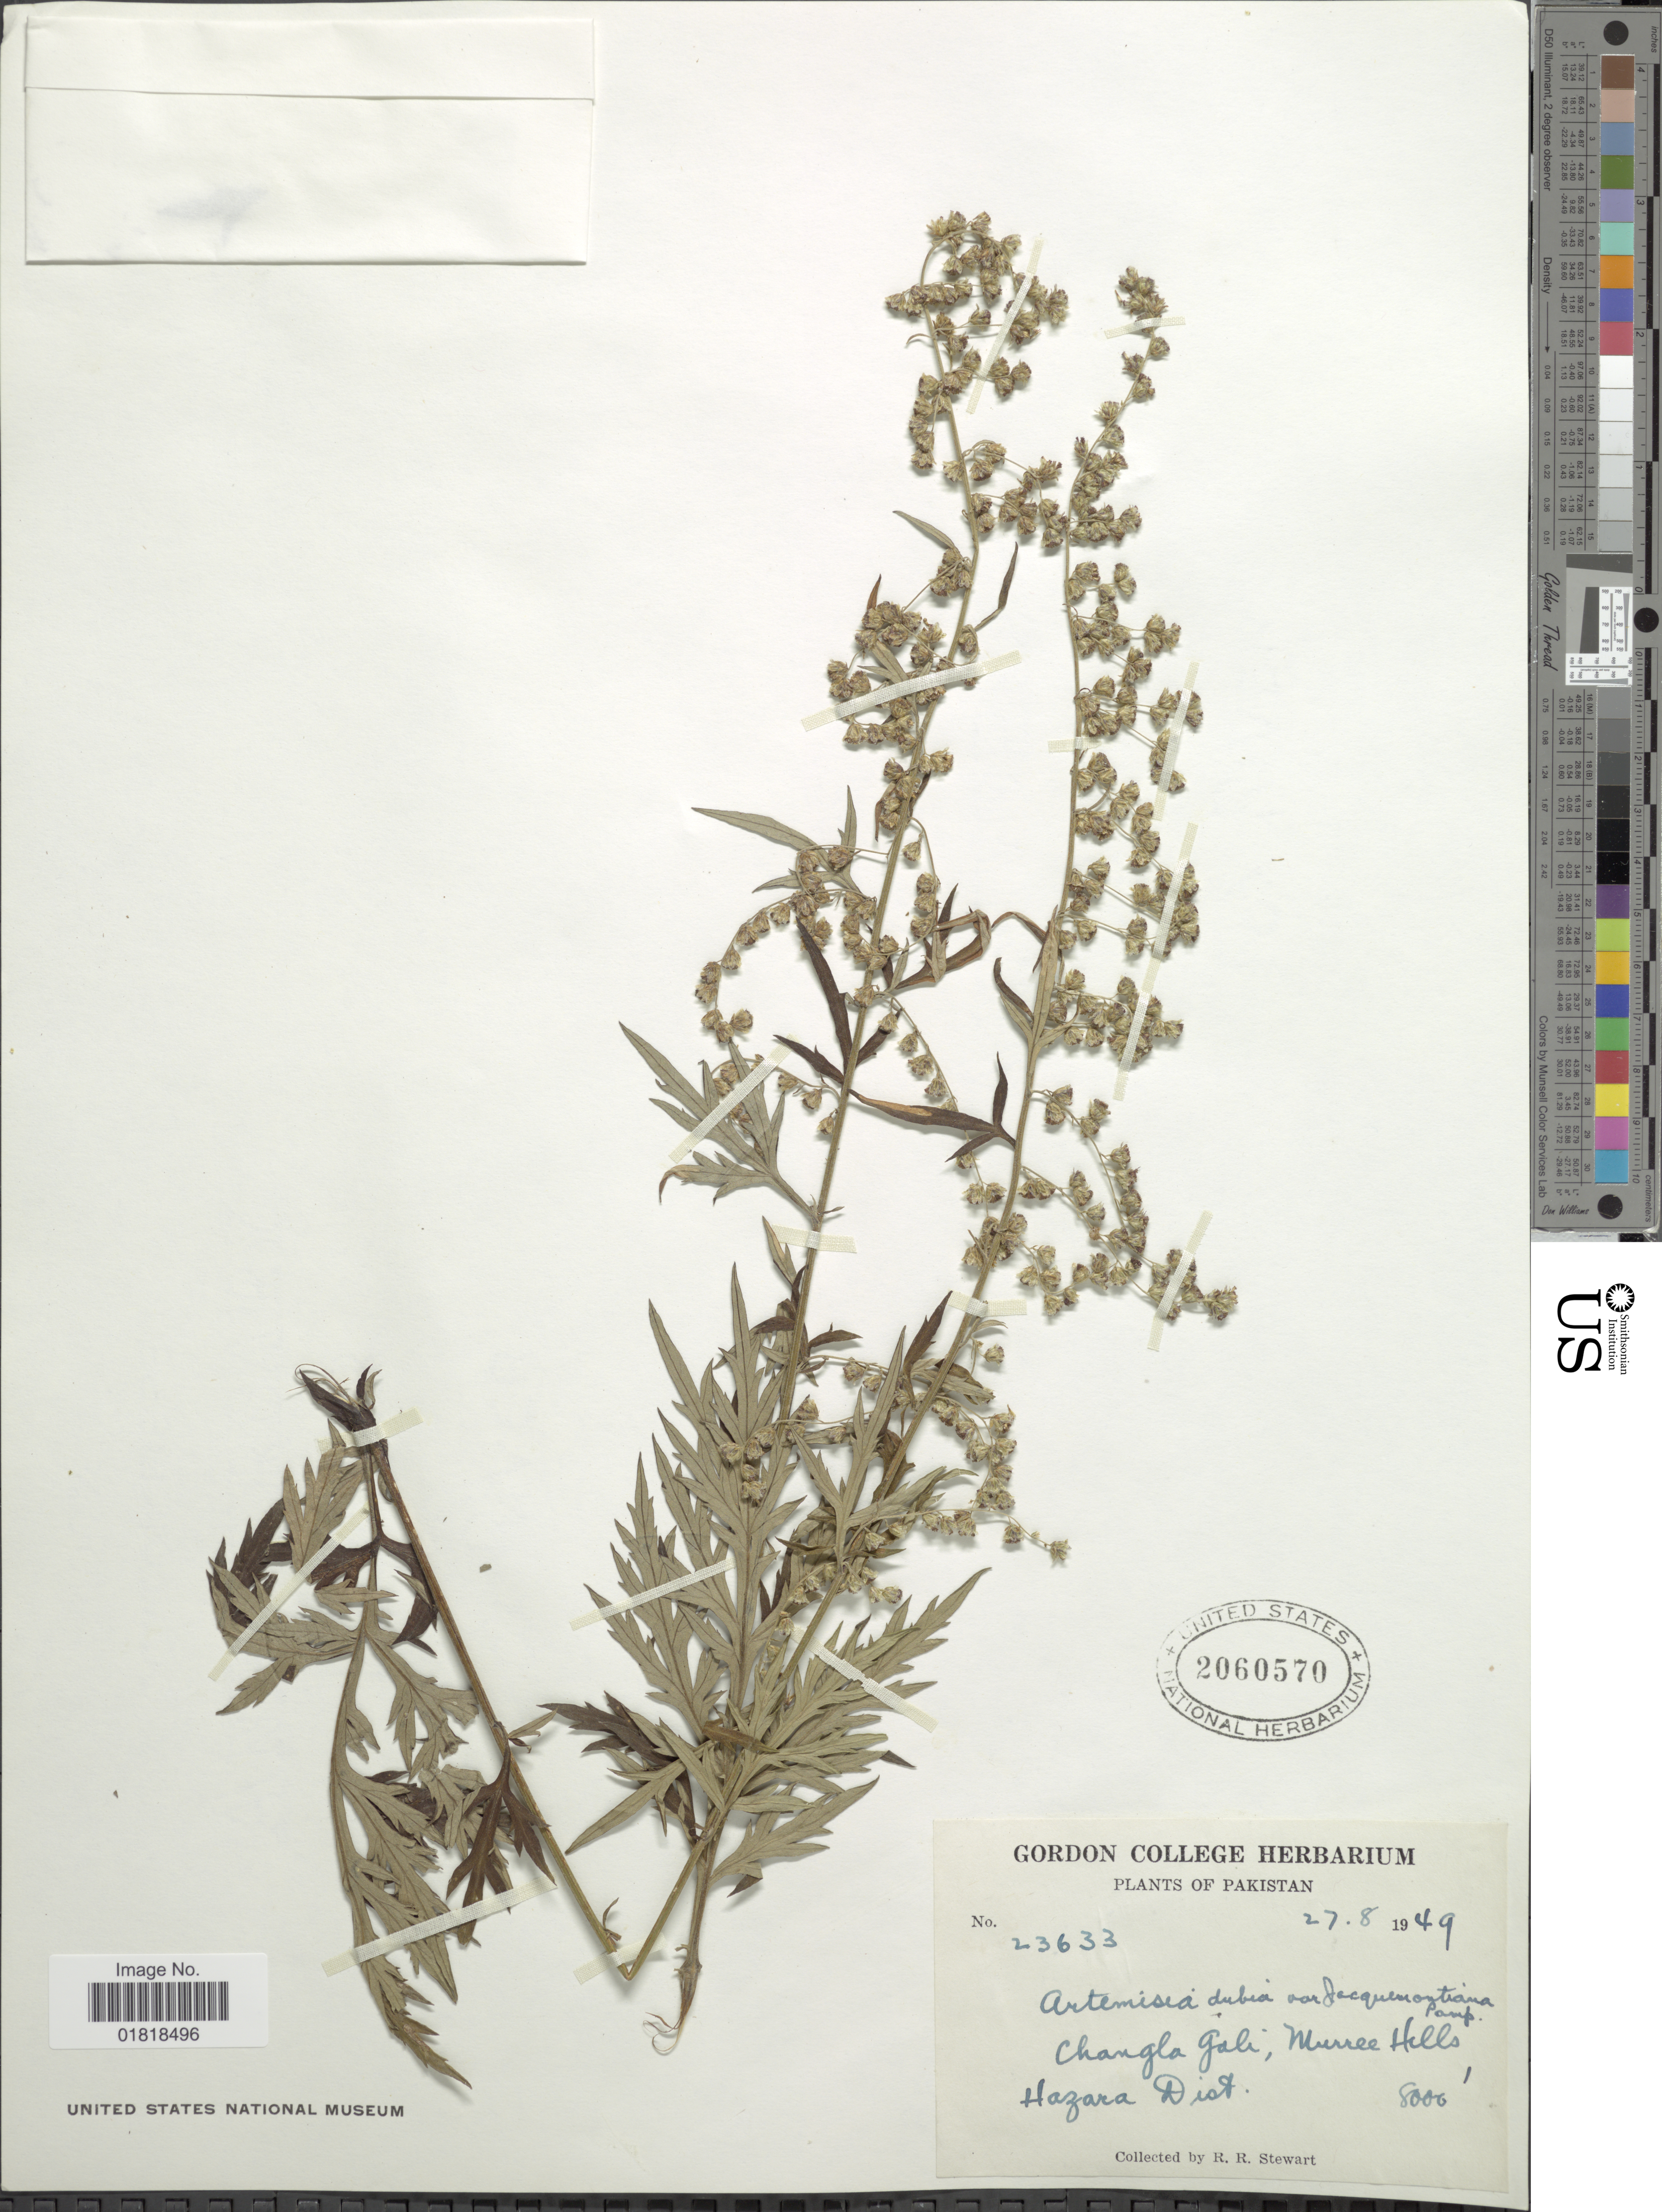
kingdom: Plantae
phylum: Tracheophyta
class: Magnoliopsida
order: Asterales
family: Asteraceae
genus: Artemisia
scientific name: Artemisia dubia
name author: Wall. ex Besser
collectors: R. R. Stewart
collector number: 23633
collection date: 1949-08-27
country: Pakistan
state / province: Khyber Pakhtunkhwa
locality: Changla Gali, Murree Hills, Hazara Dist.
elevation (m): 2438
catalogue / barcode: US 2060570